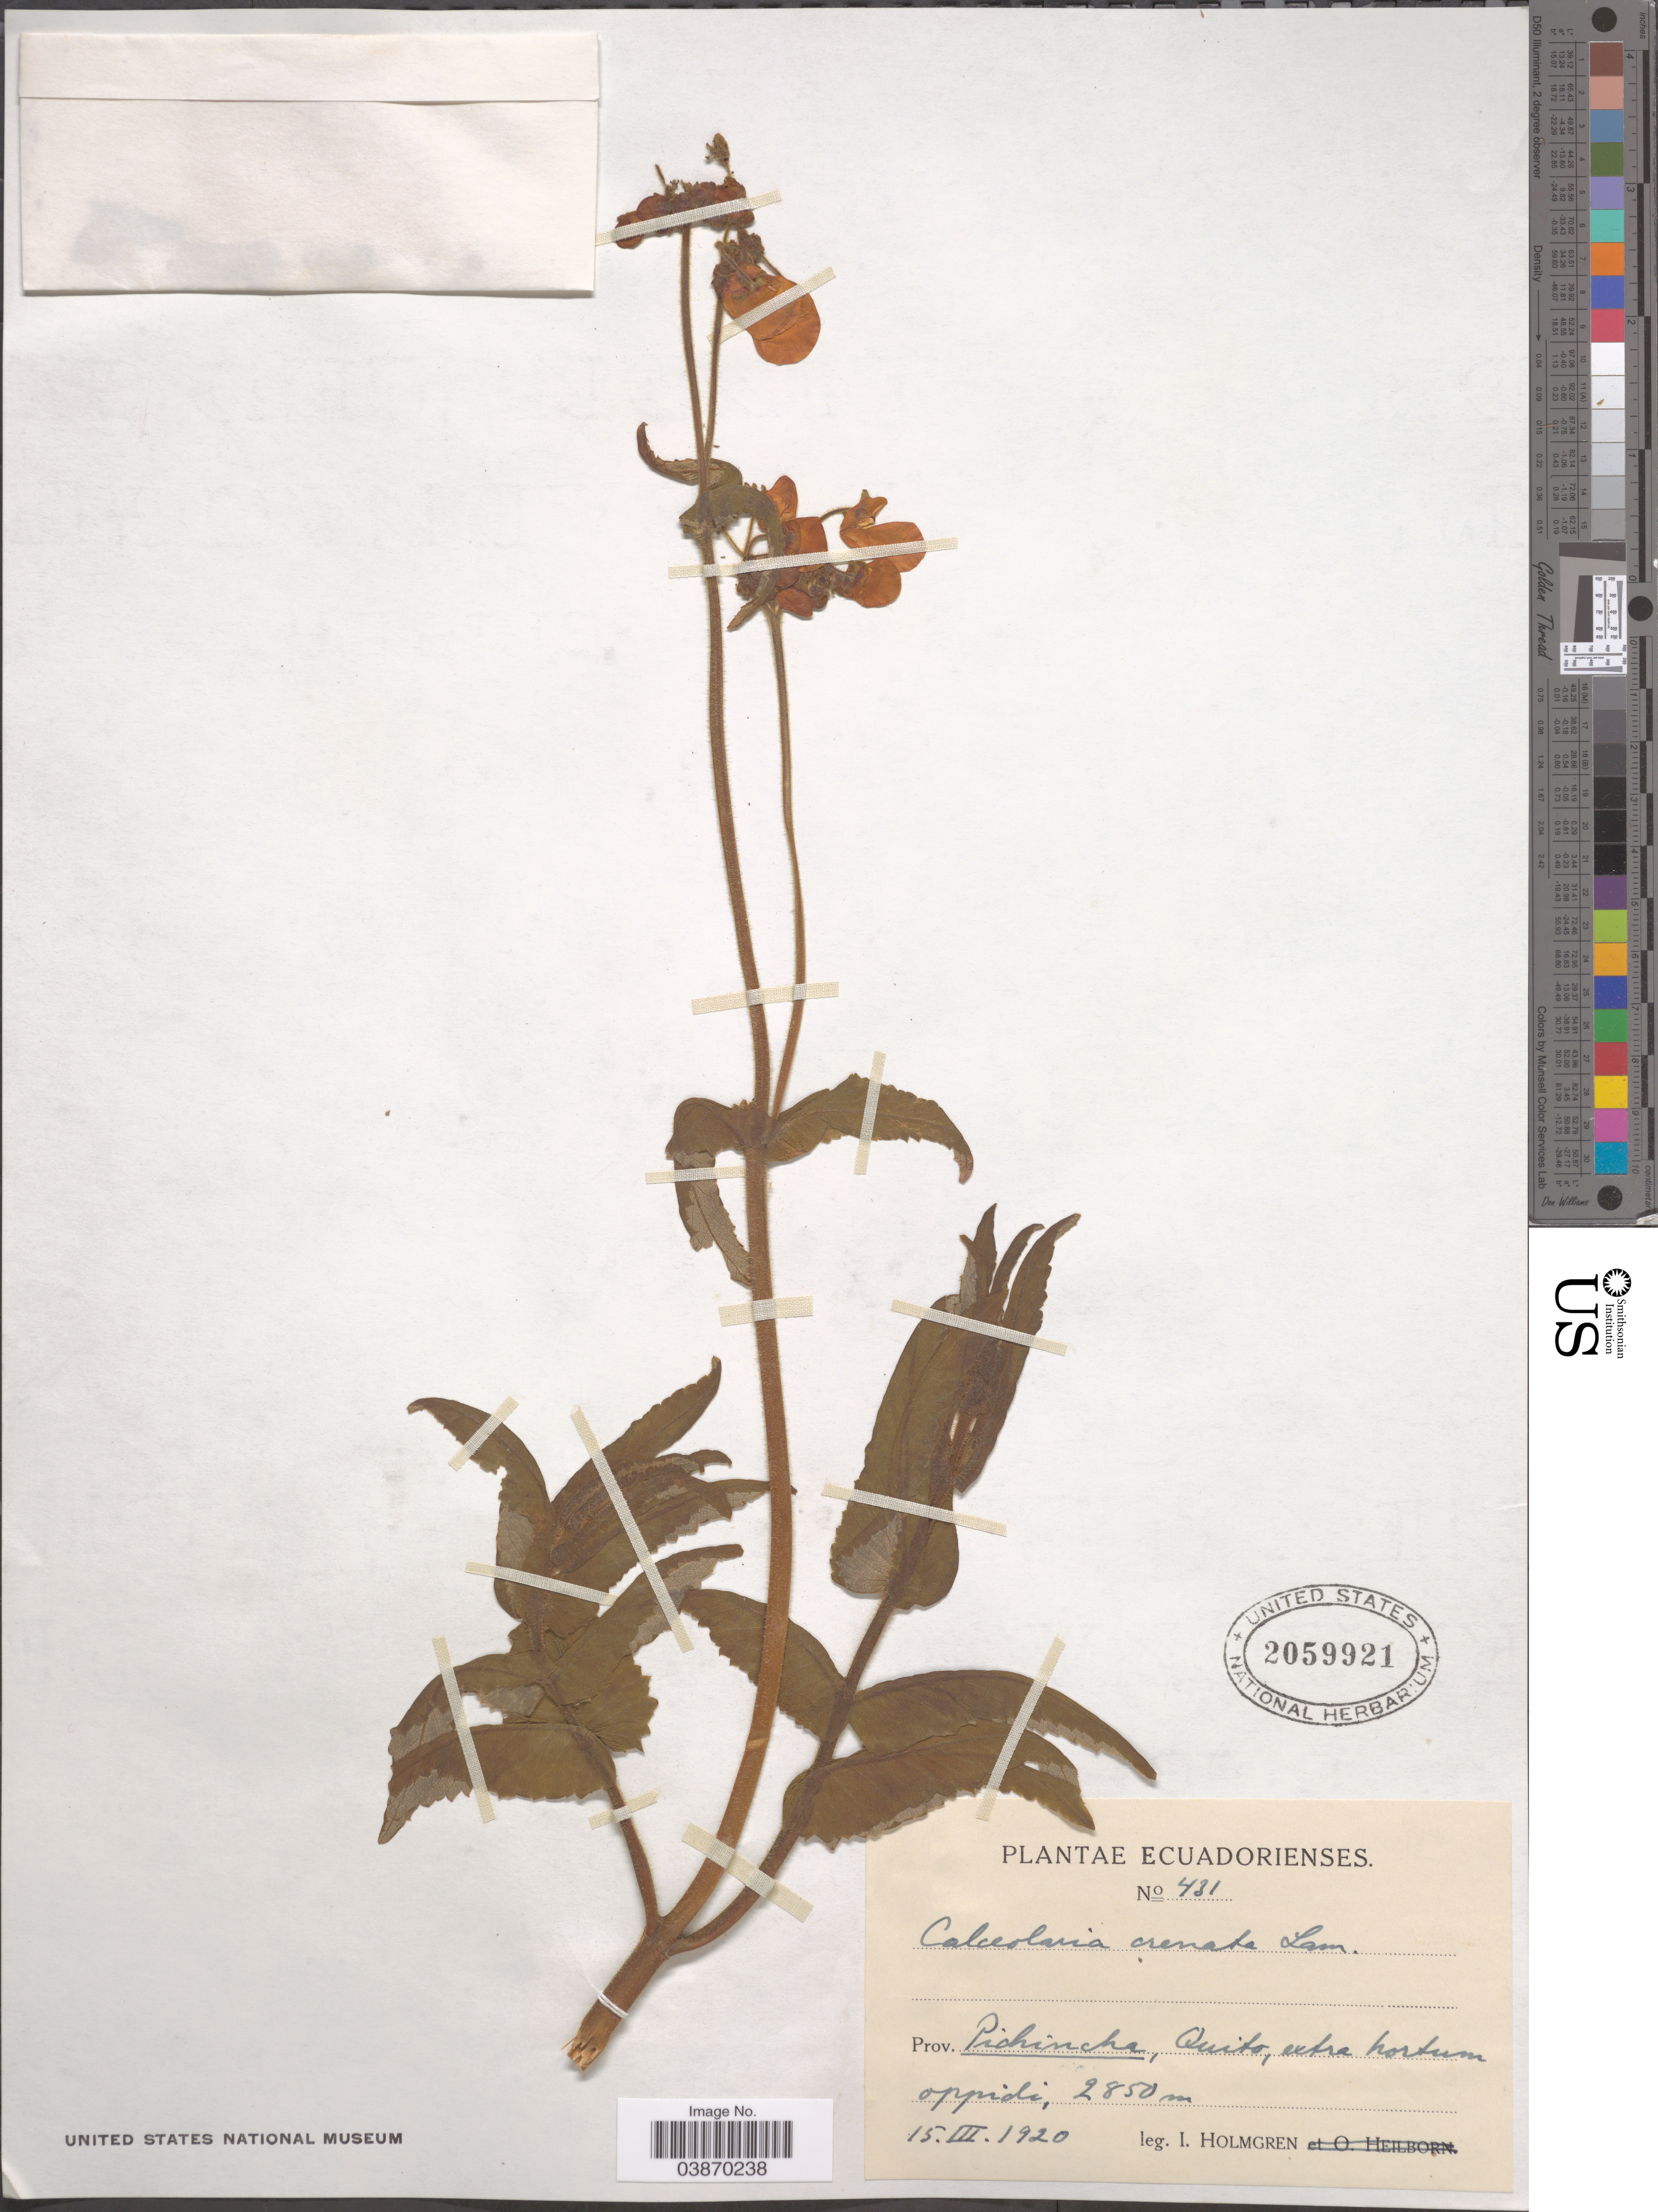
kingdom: Plantae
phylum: Tracheophyta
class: Magnoliopsida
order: Lamiales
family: Calceolariaceae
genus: Calceolaria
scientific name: Calceolaria crenata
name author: Lam.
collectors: I. Holmgren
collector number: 431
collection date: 1920-03-15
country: Ecuador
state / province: Pichincha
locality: Quito, extra hortum oppidi.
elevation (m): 2850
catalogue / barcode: US 2059921